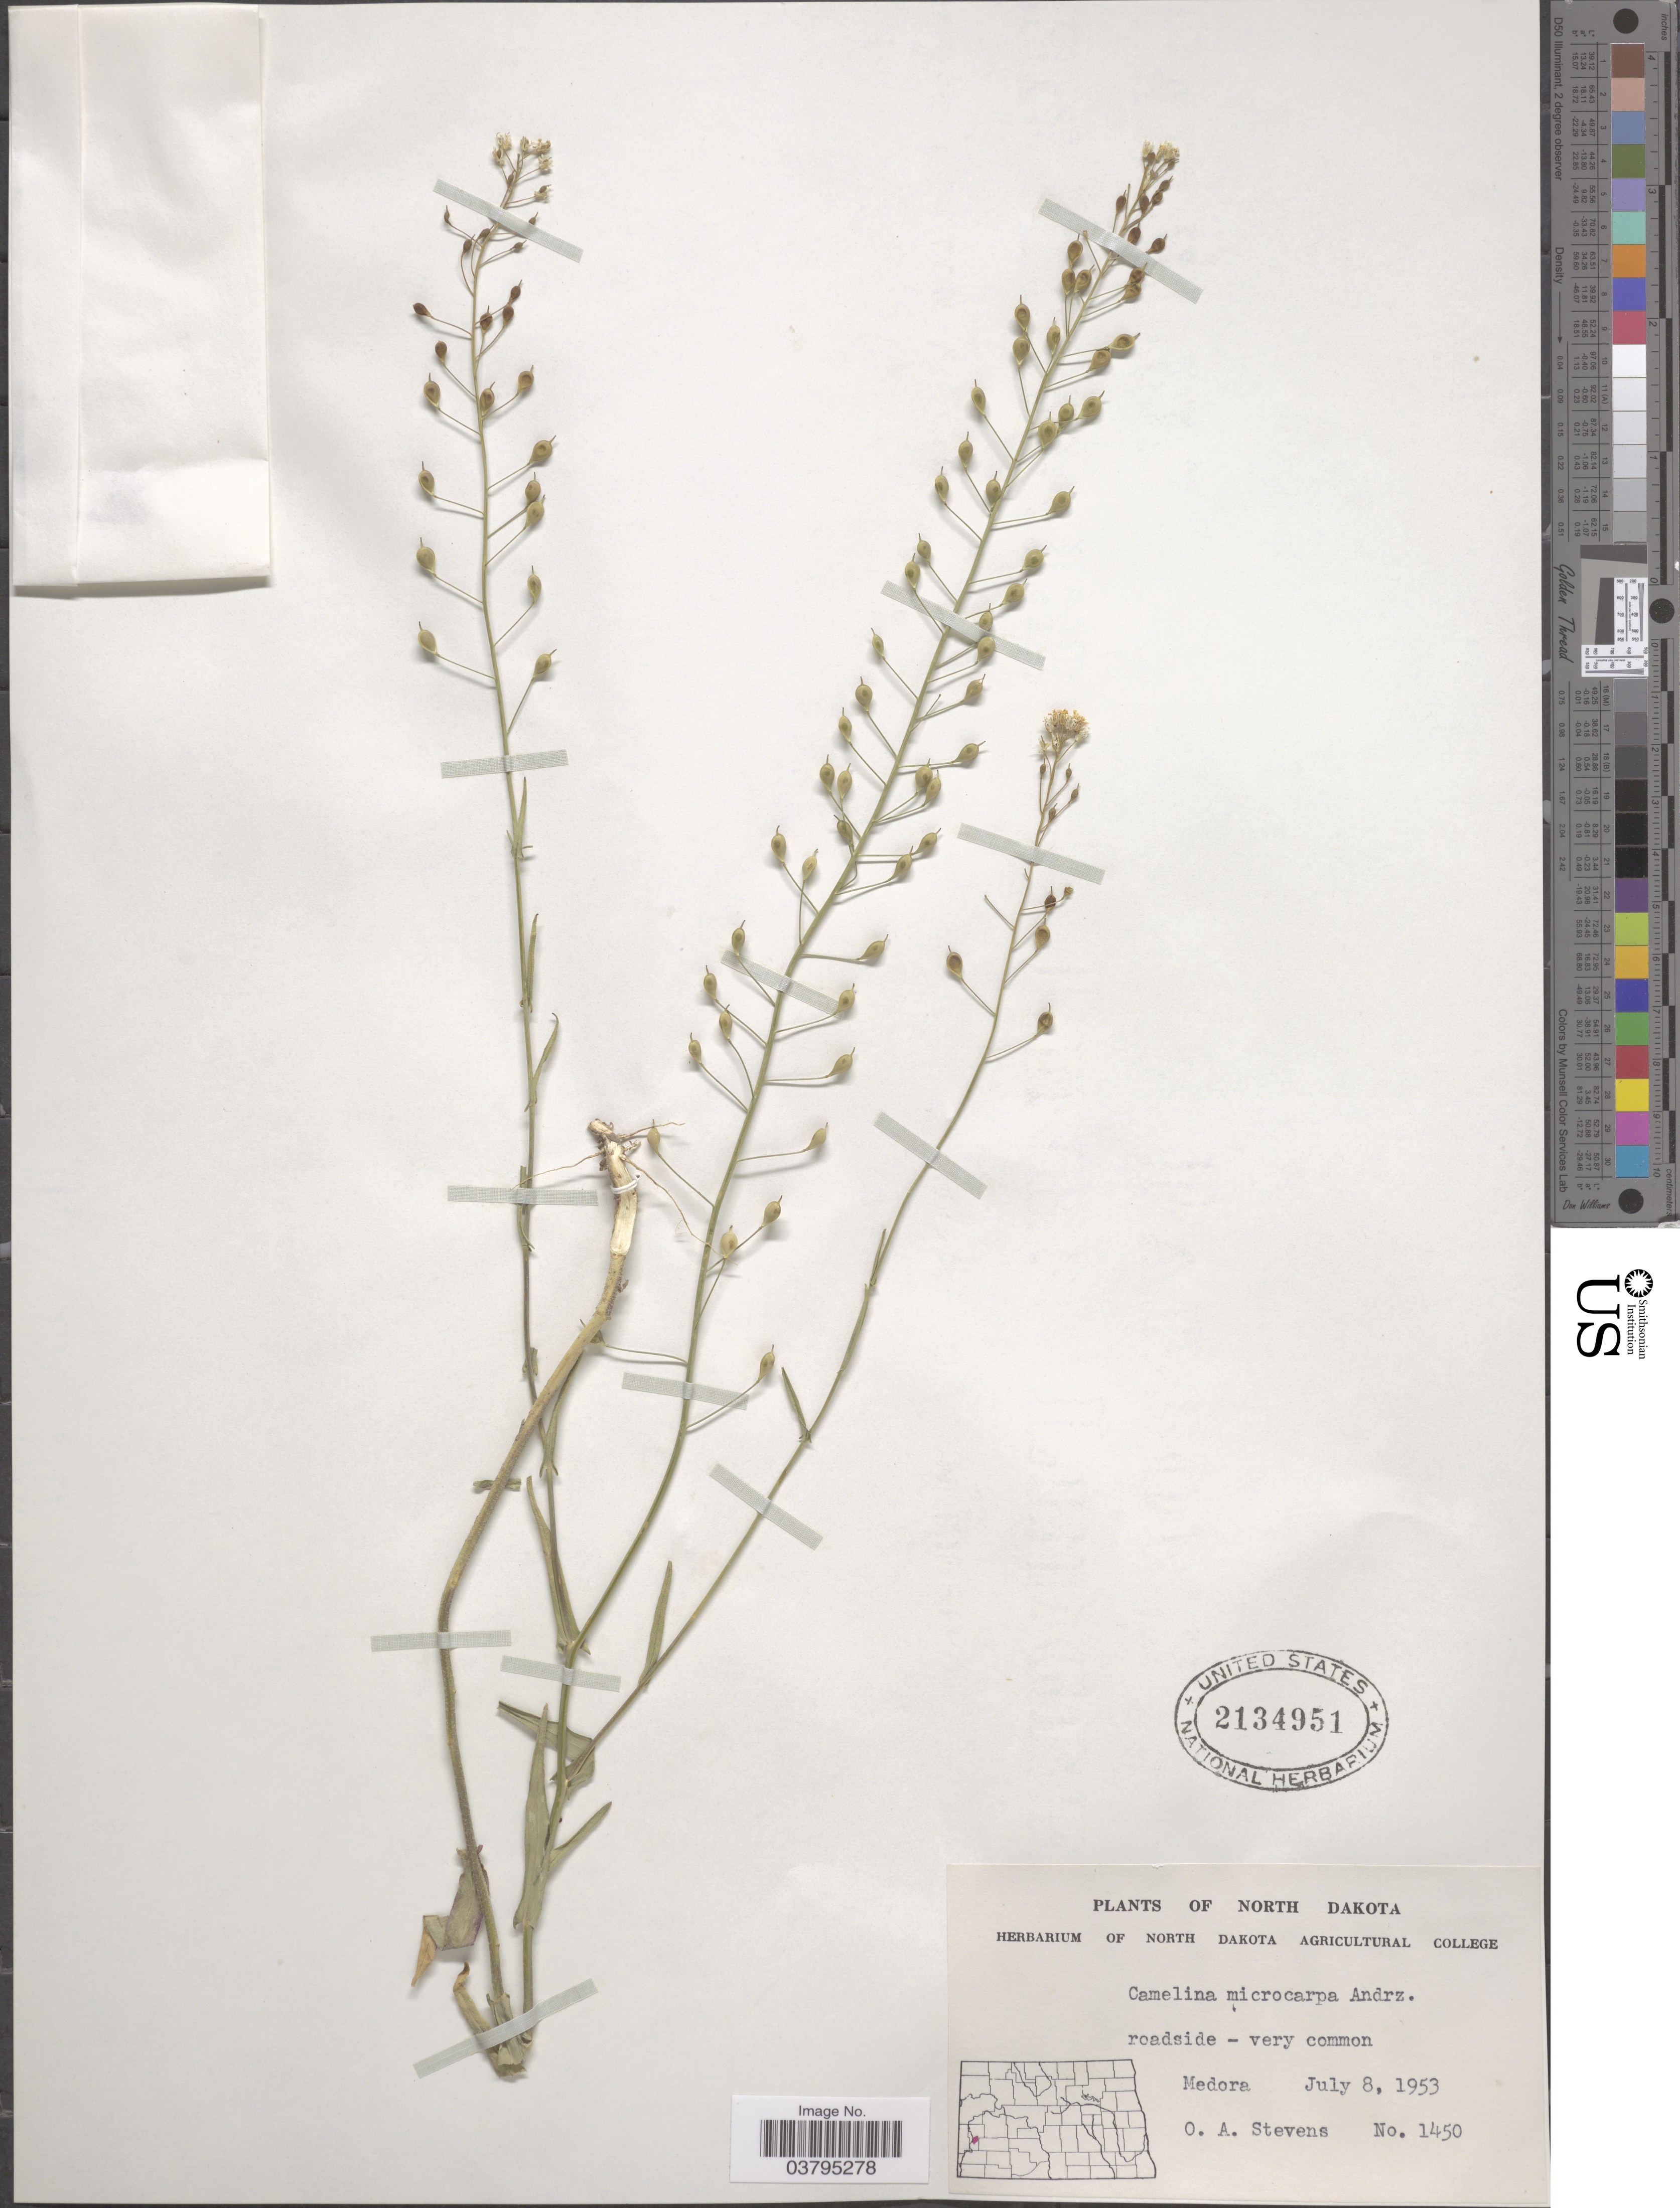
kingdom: Plantae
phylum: Tracheophyta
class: Magnoliopsida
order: Brassicales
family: Brassicaceae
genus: Camelina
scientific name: Camelina microcarpa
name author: DC.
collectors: O. A. Stevens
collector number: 1450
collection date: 1953-07-08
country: United States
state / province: North Dakota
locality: Medora.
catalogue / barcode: US 2134951